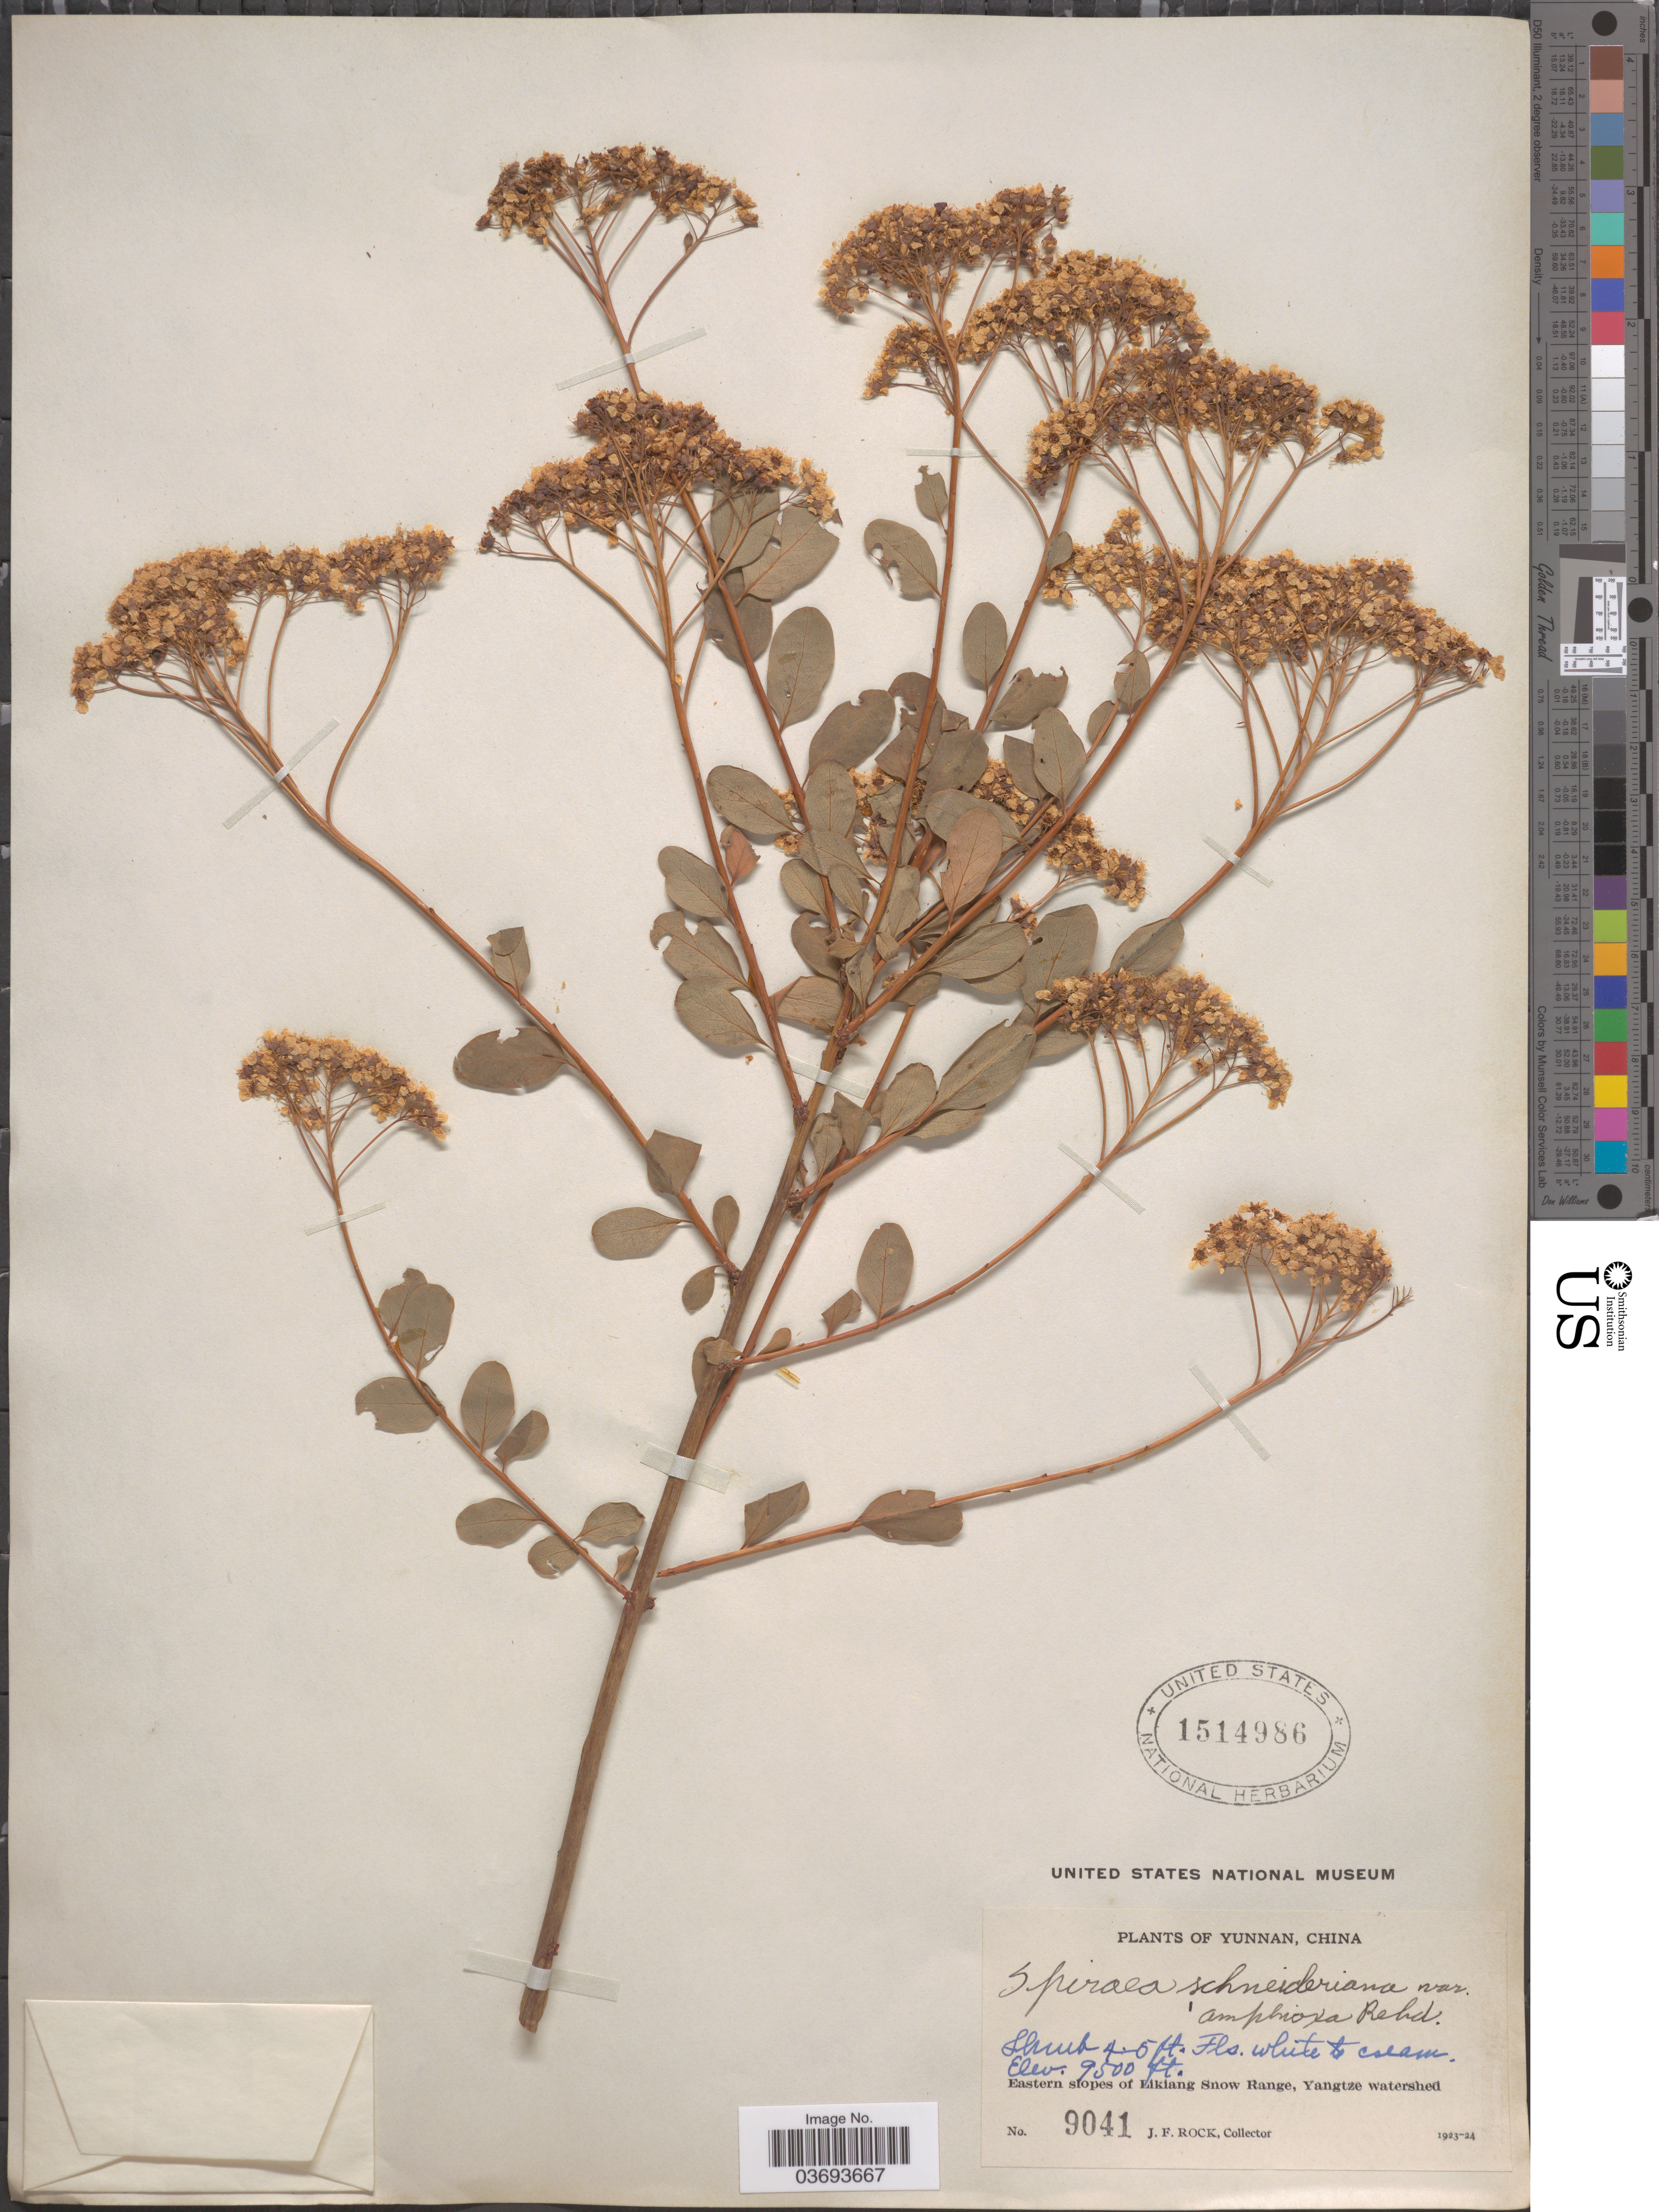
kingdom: Plantae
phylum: Tracheophyta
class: Magnoliopsida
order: Rosales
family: Rosaceae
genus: Spiraea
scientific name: Spiraea schneideriana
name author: Rehder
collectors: J. Rock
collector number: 9041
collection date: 1923/1924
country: China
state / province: Yunnan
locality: Eastern slopes of Likiang Snow Range, Yangtze watershed.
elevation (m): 2896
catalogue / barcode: US 1514986